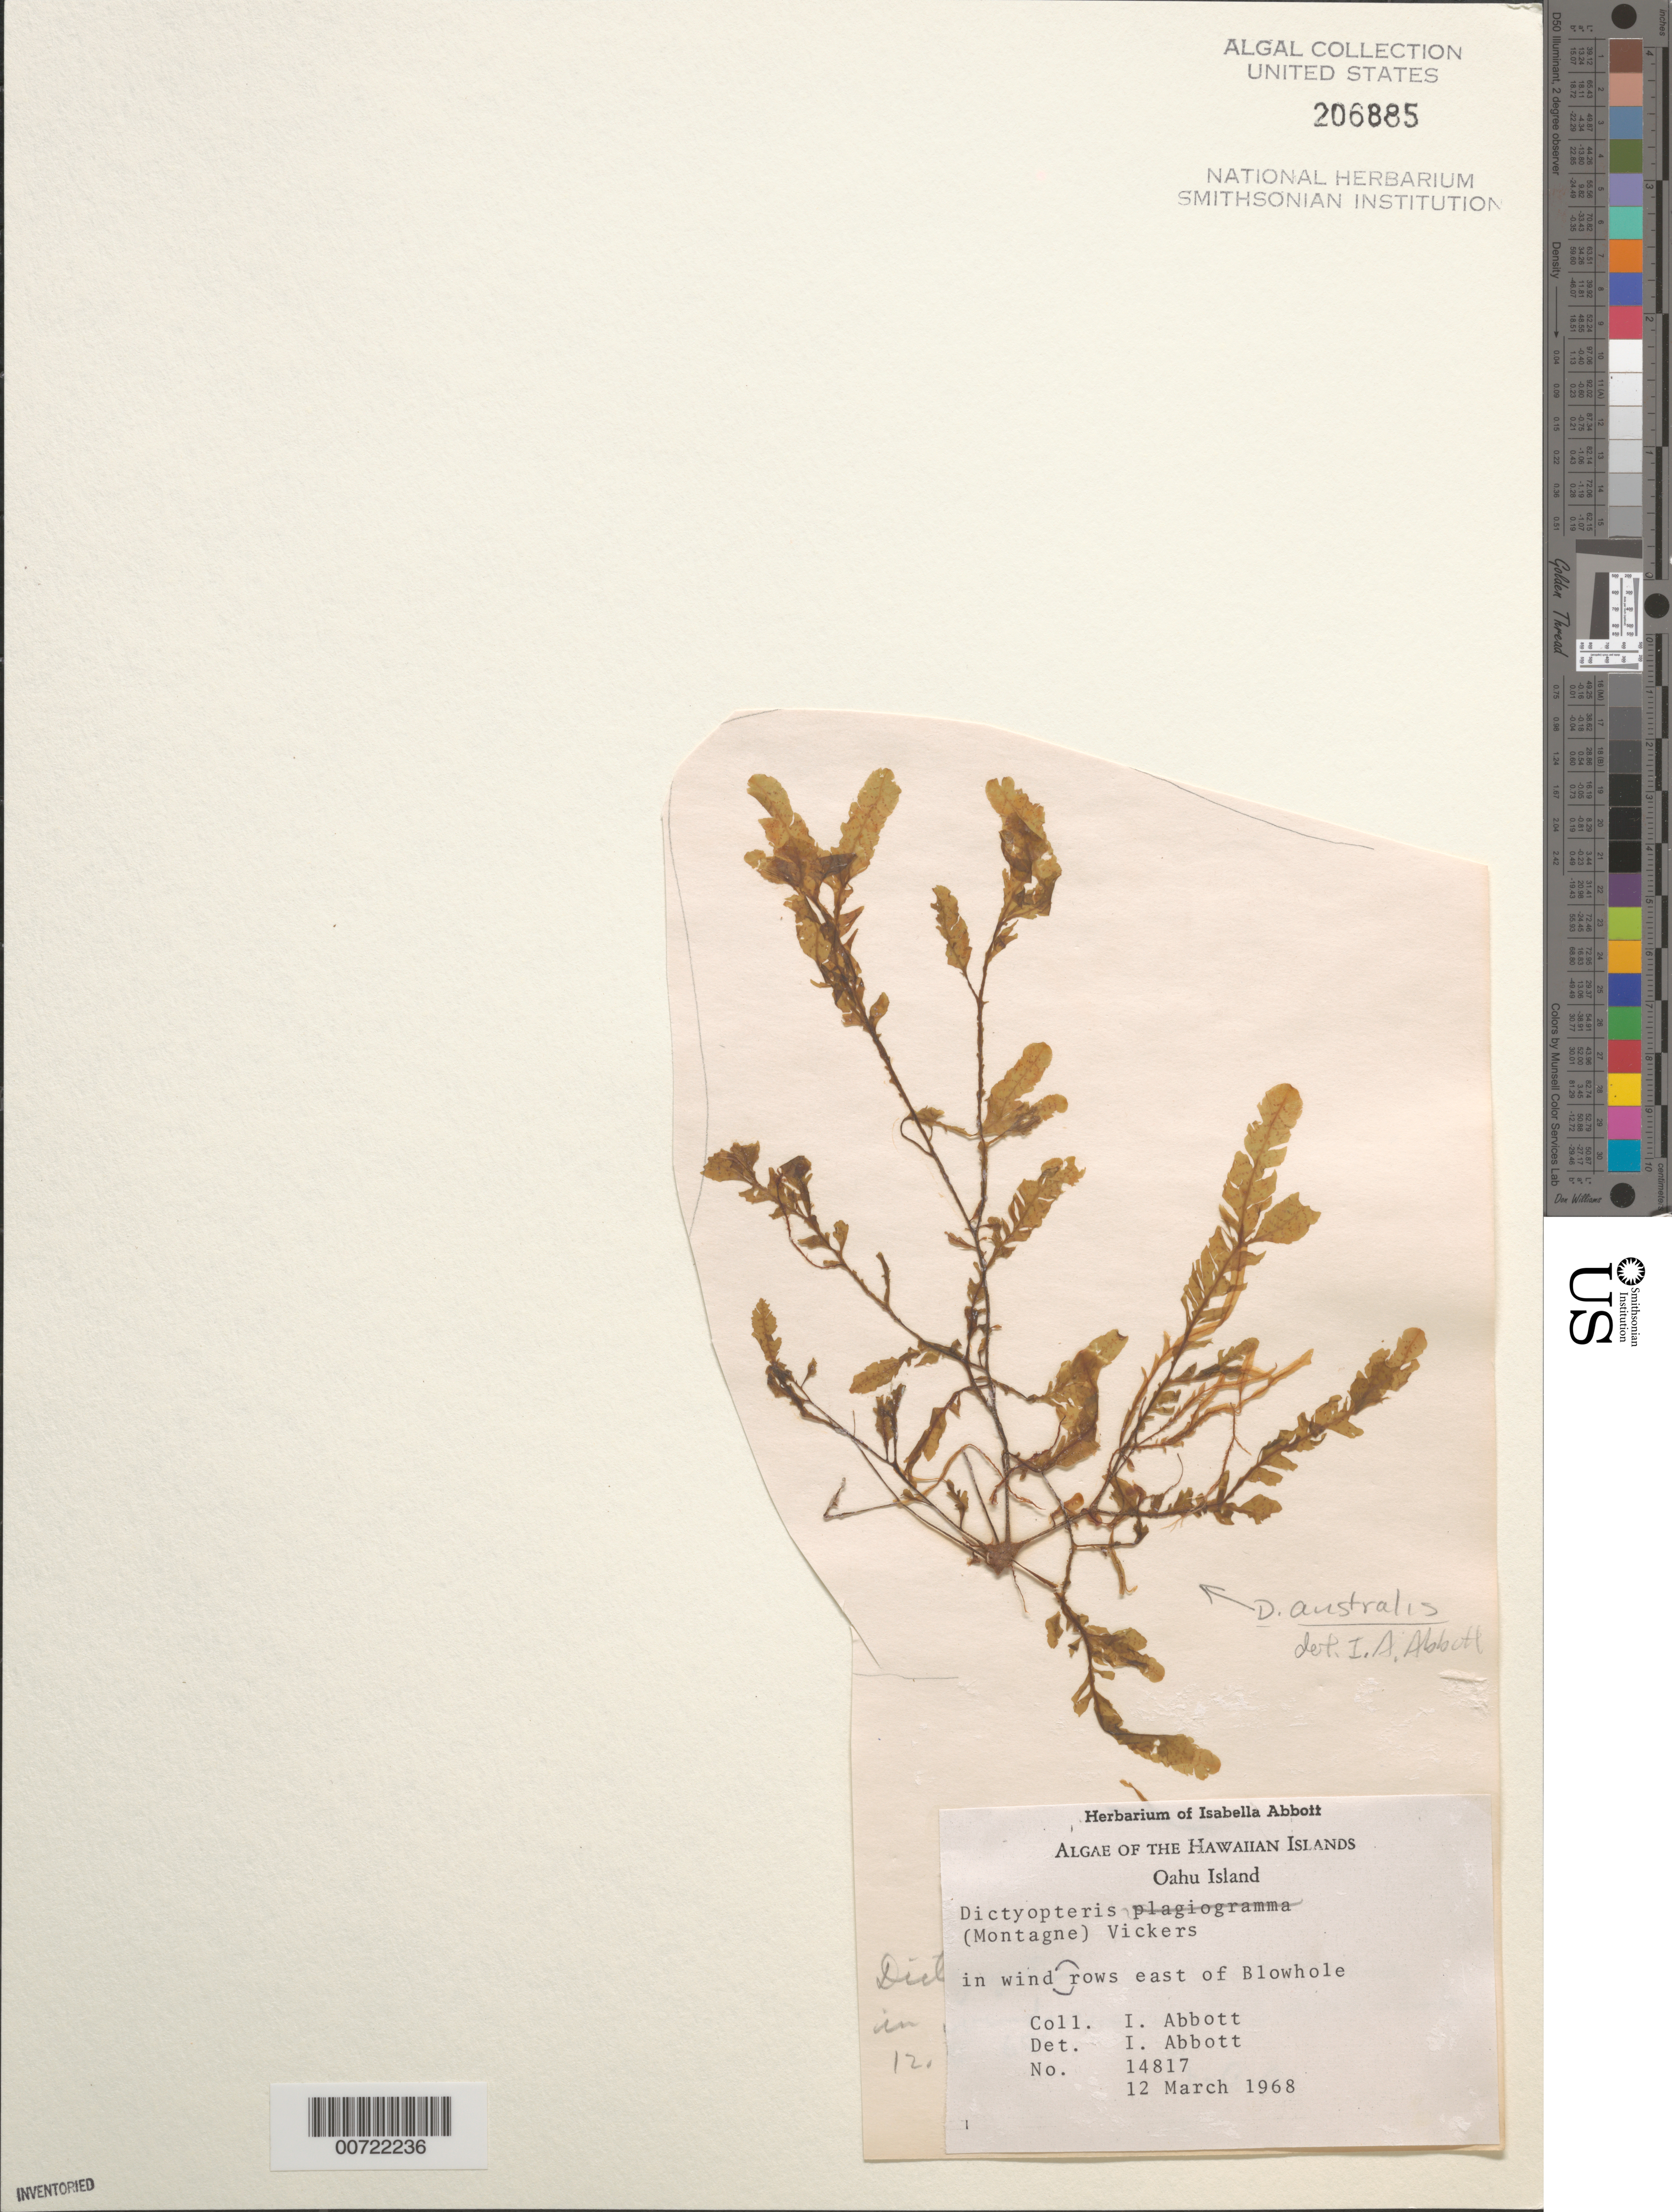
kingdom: Chromista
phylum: Ochrophyta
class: Phaeophyceae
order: Dictyotales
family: Dictyotaceae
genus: Dictyopteris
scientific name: Dictyopteris australis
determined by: Abbott, Isabella A.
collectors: I. A. Abbott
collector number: IAA 14817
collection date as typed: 12 Mar 1968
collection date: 1968-03-12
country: United States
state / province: Hawaii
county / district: Honolulu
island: Oahu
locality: East of Blowhole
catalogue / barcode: US 206885